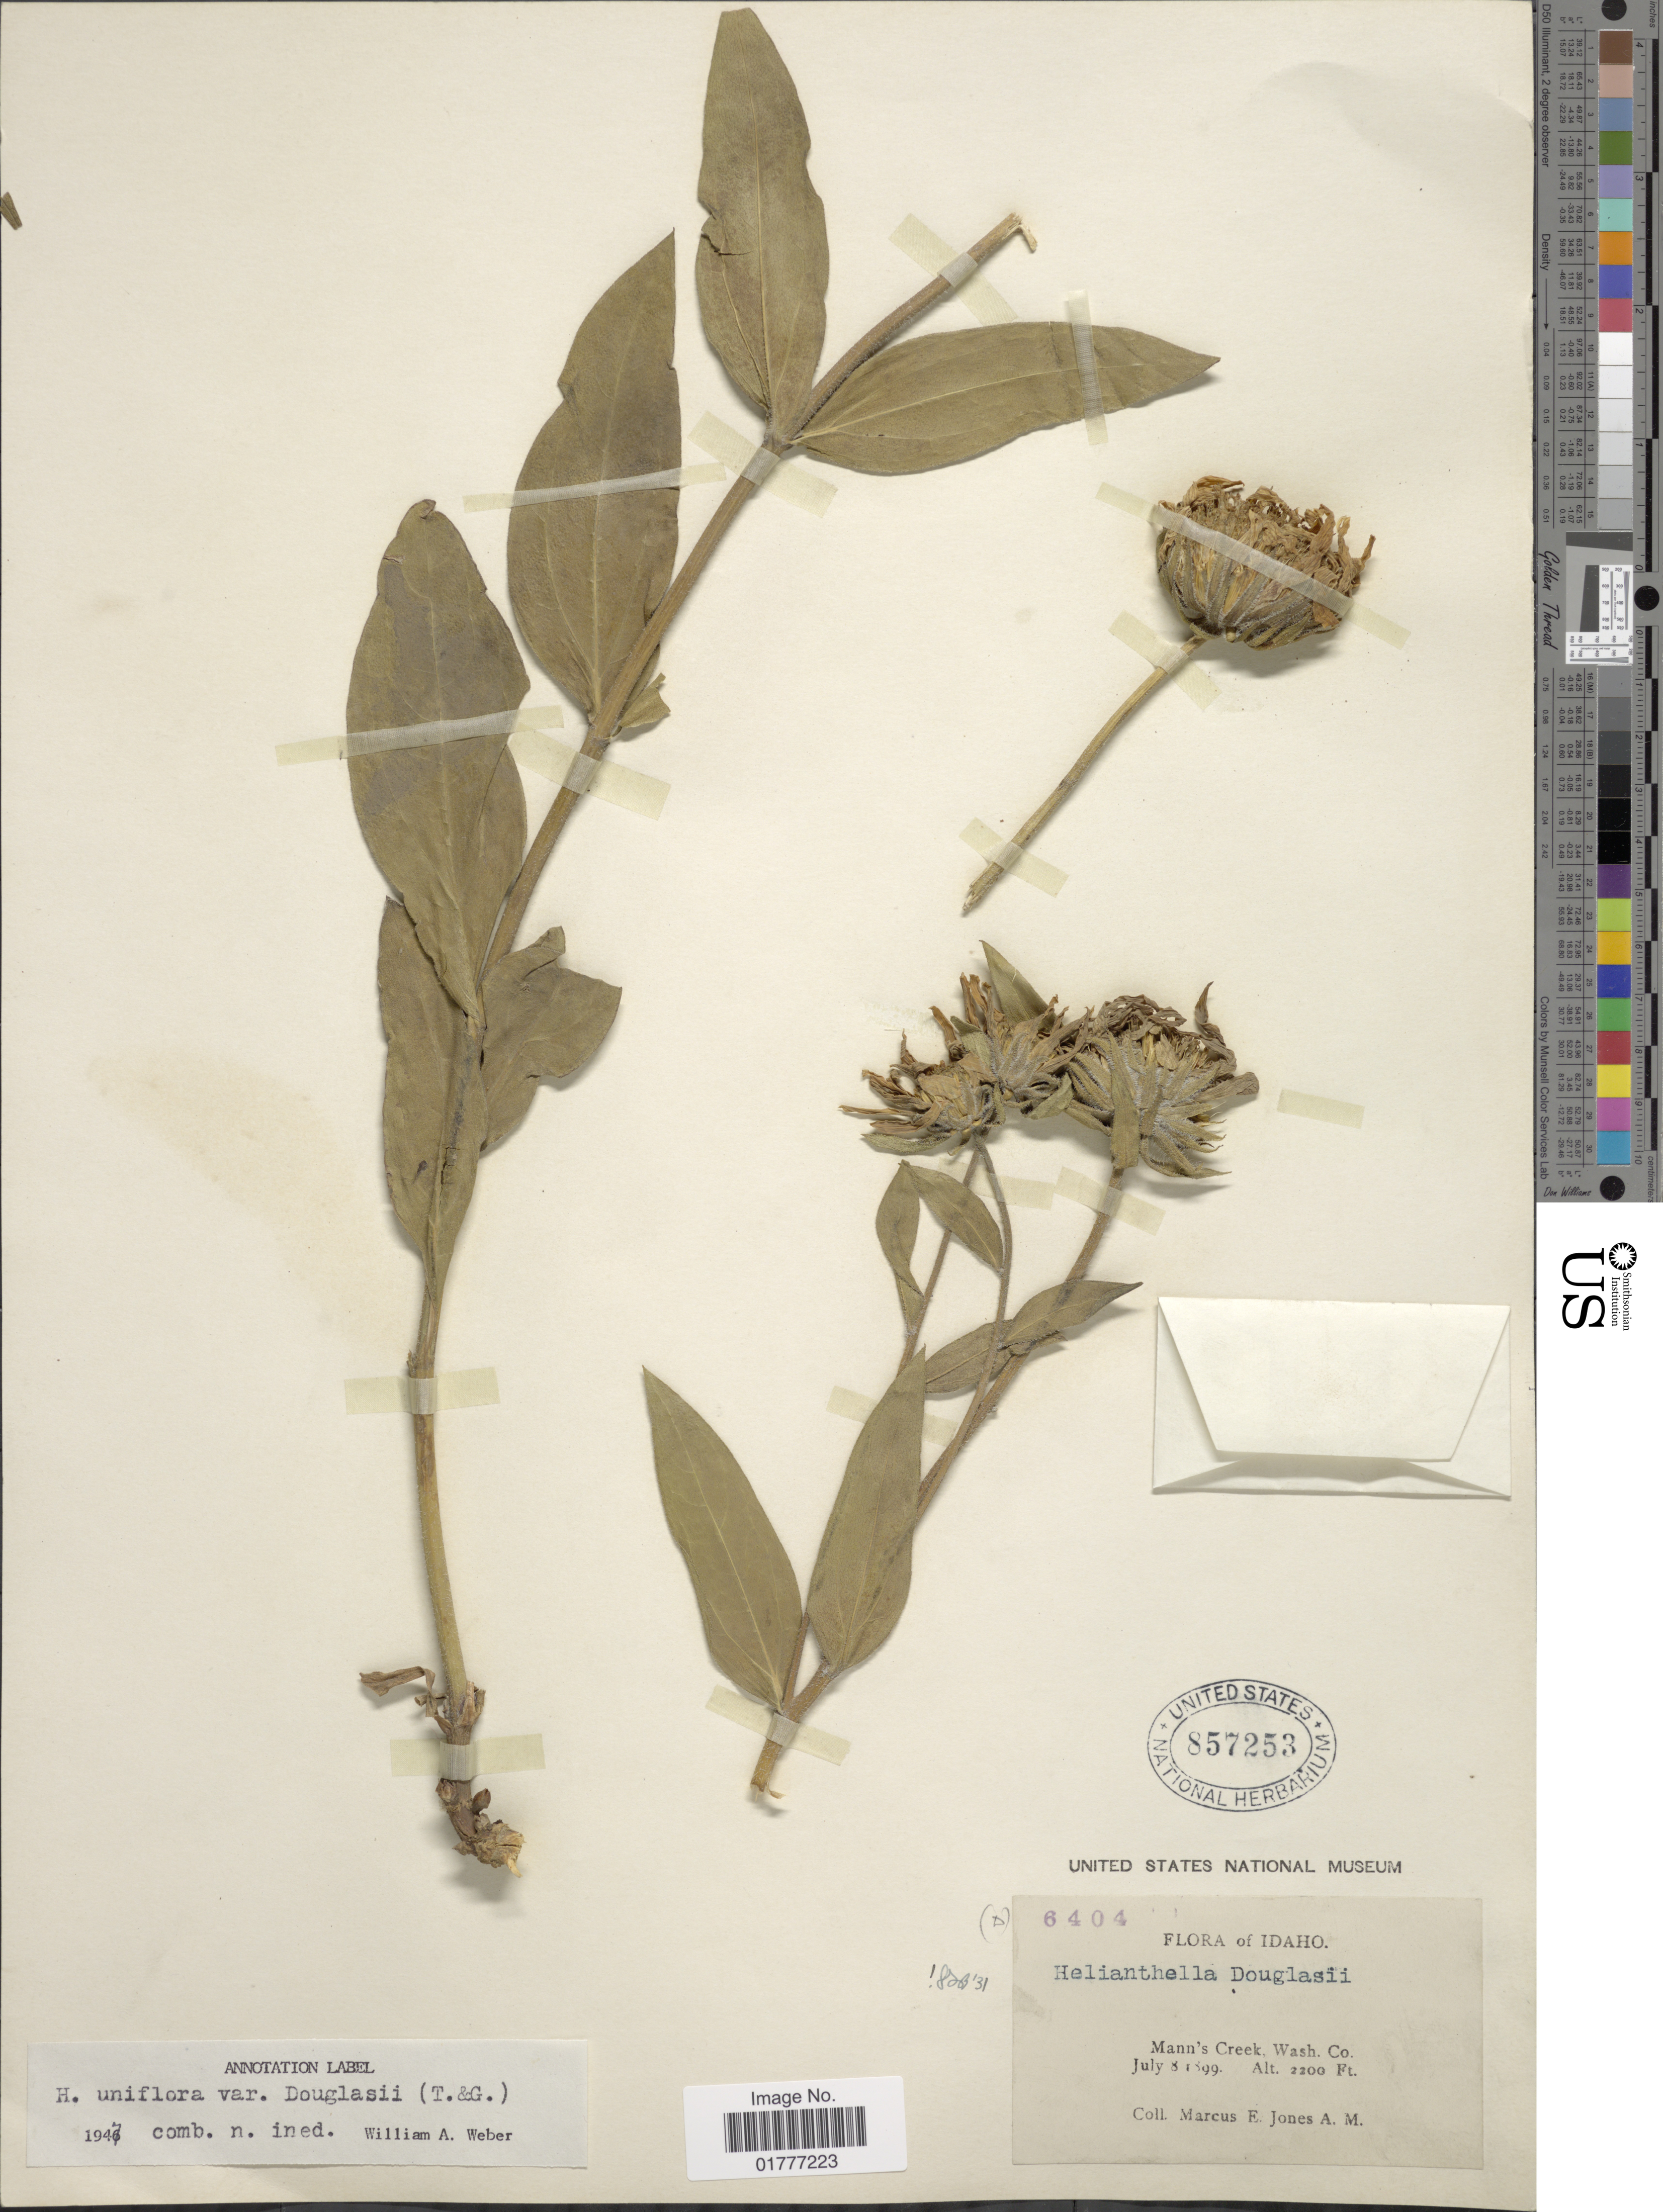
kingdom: Plantae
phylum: Tracheophyta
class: Magnoliopsida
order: Asterales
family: Asteraceae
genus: Helianthella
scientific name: Helianthella douglasii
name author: Torr. & A. Gray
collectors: M. E. Jones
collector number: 6404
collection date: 1899-07-08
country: United States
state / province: Idaho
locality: Mann's Creek, Wash Co.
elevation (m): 671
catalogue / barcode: US 857253